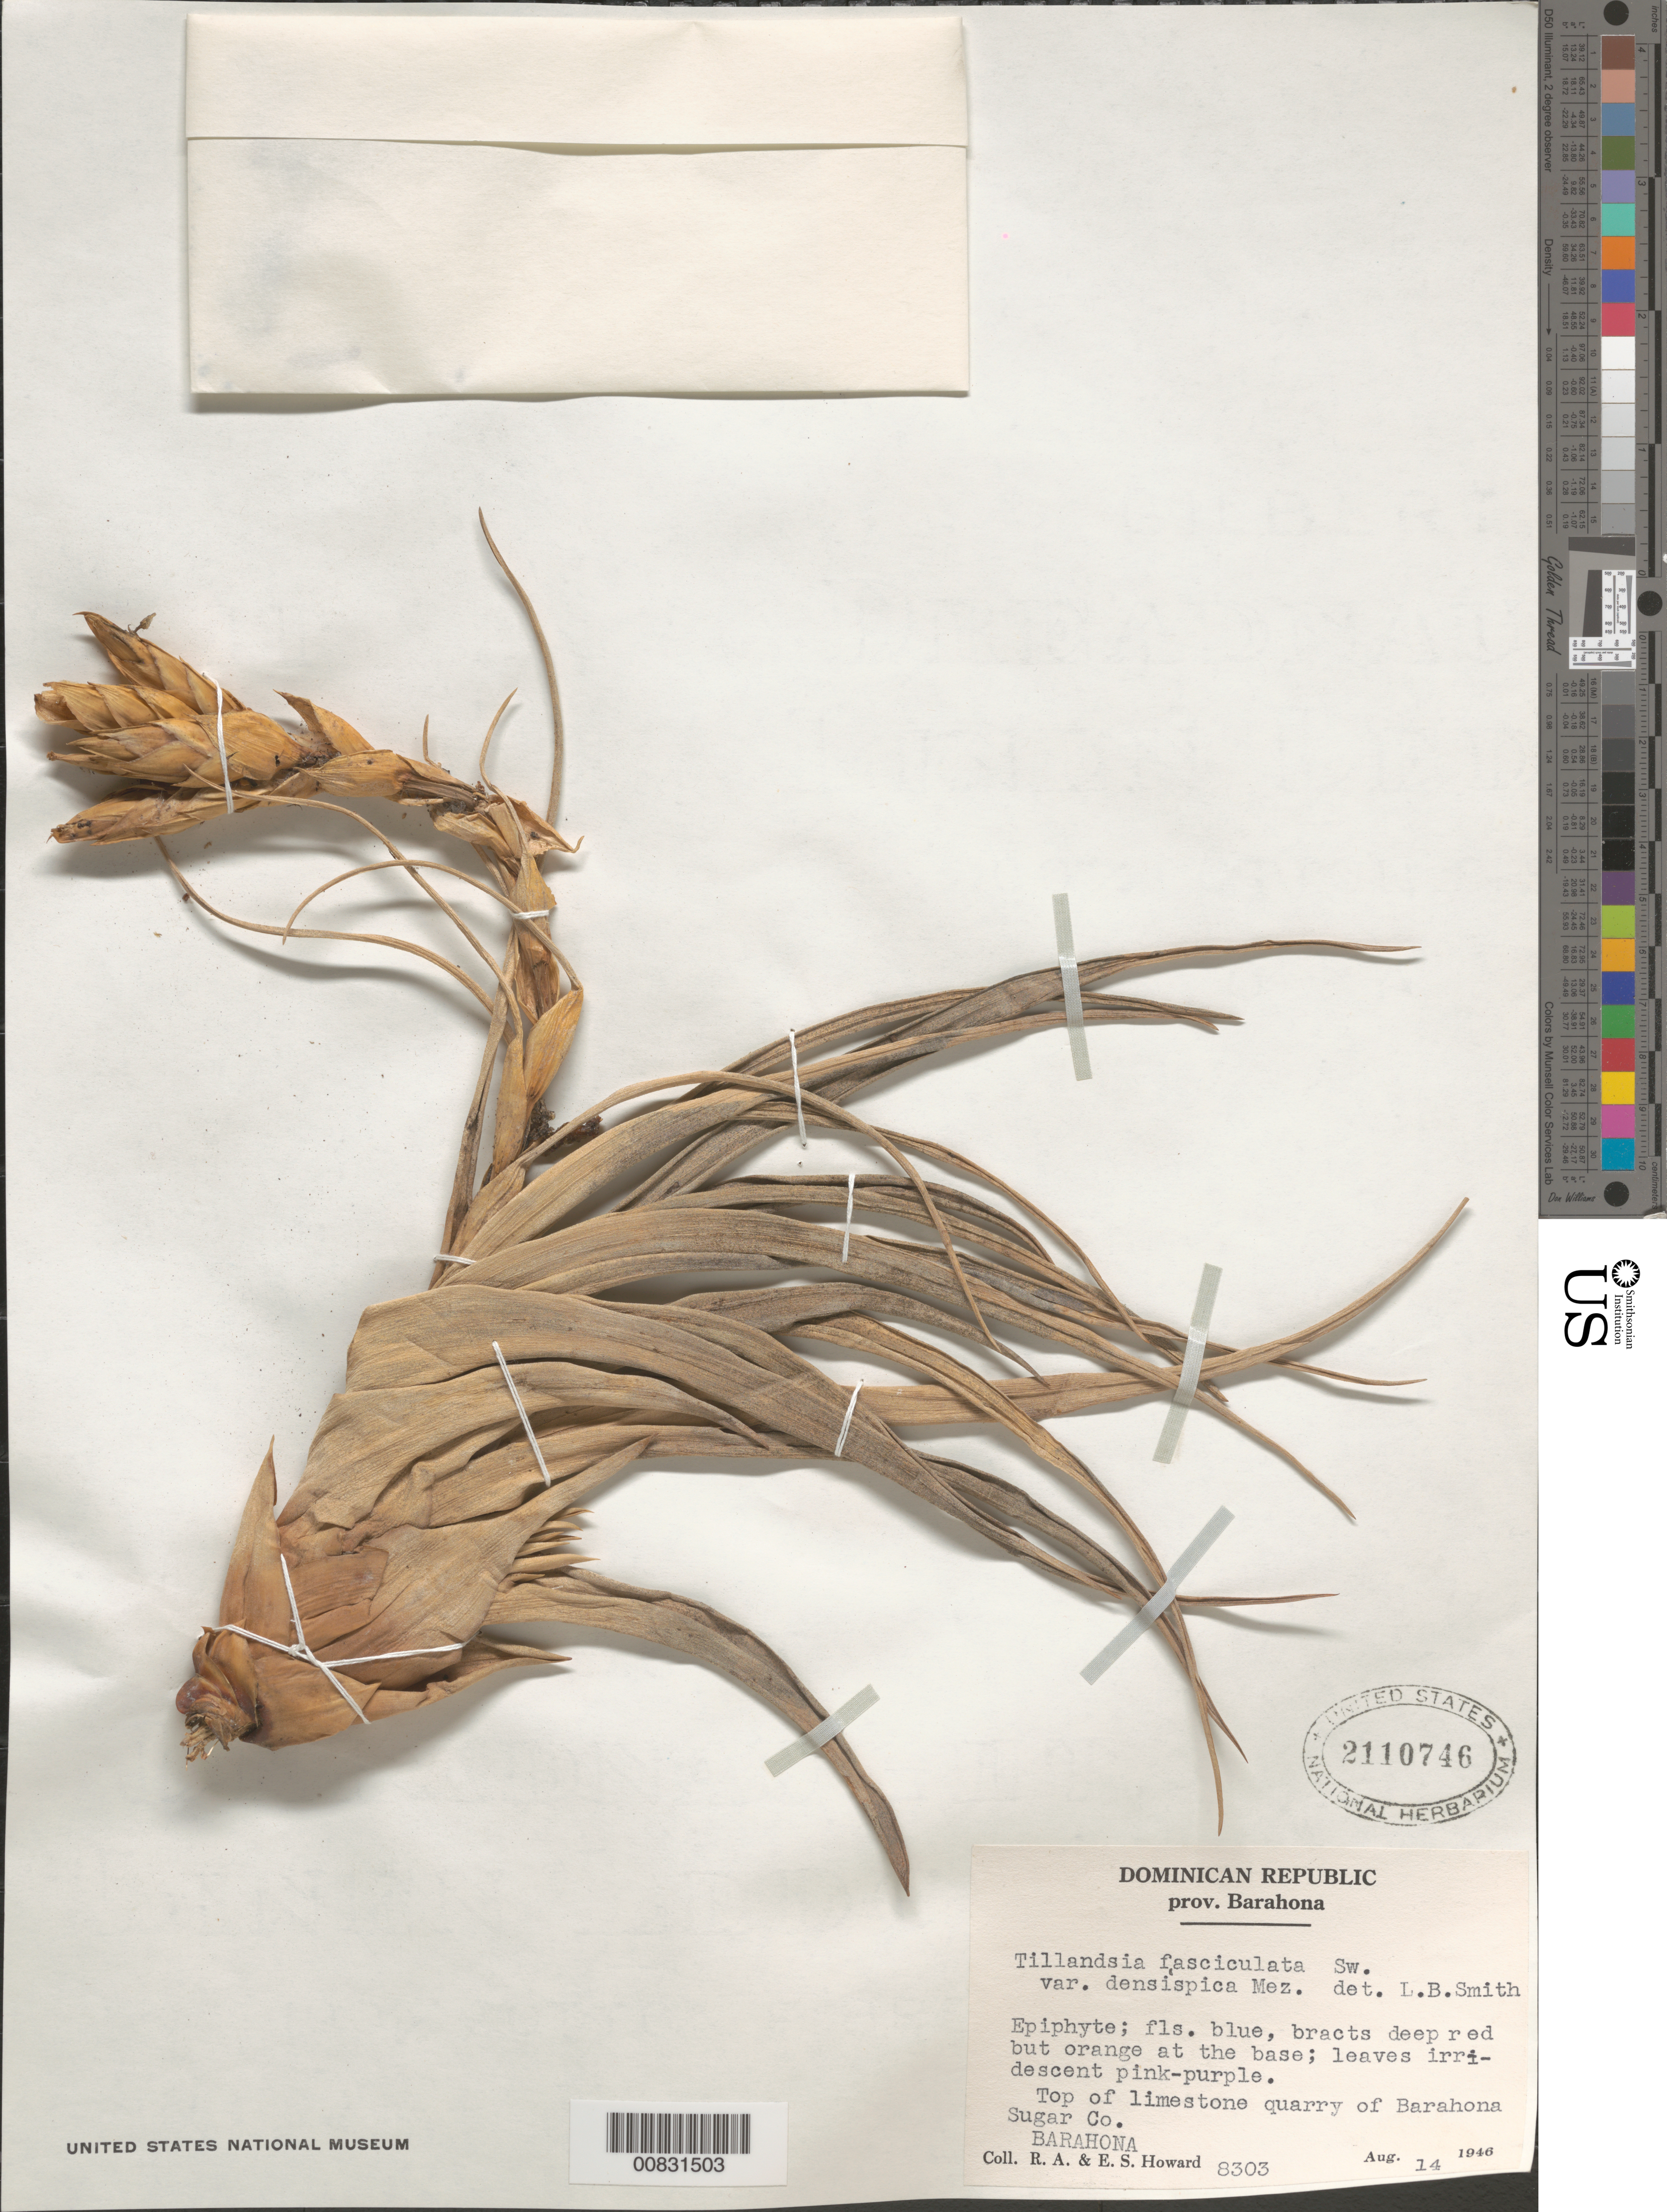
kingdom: Plantae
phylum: Tracheophyta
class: Liliopsida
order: Poales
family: Bromeliaceae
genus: Tillandsia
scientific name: Tillandsia fasciculata var. densispica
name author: Mez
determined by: Smith, Lyman B., (US), NMNH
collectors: R. A. Howard & E. S. Howard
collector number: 8303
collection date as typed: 14 Aug 1946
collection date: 1946-08-14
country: Dominican Republic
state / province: Barahona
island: Hispaniola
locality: Top of limestone quarry of Barahona Sugar Co., Barahona.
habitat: Top of limestone quarry.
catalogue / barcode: US 2110746